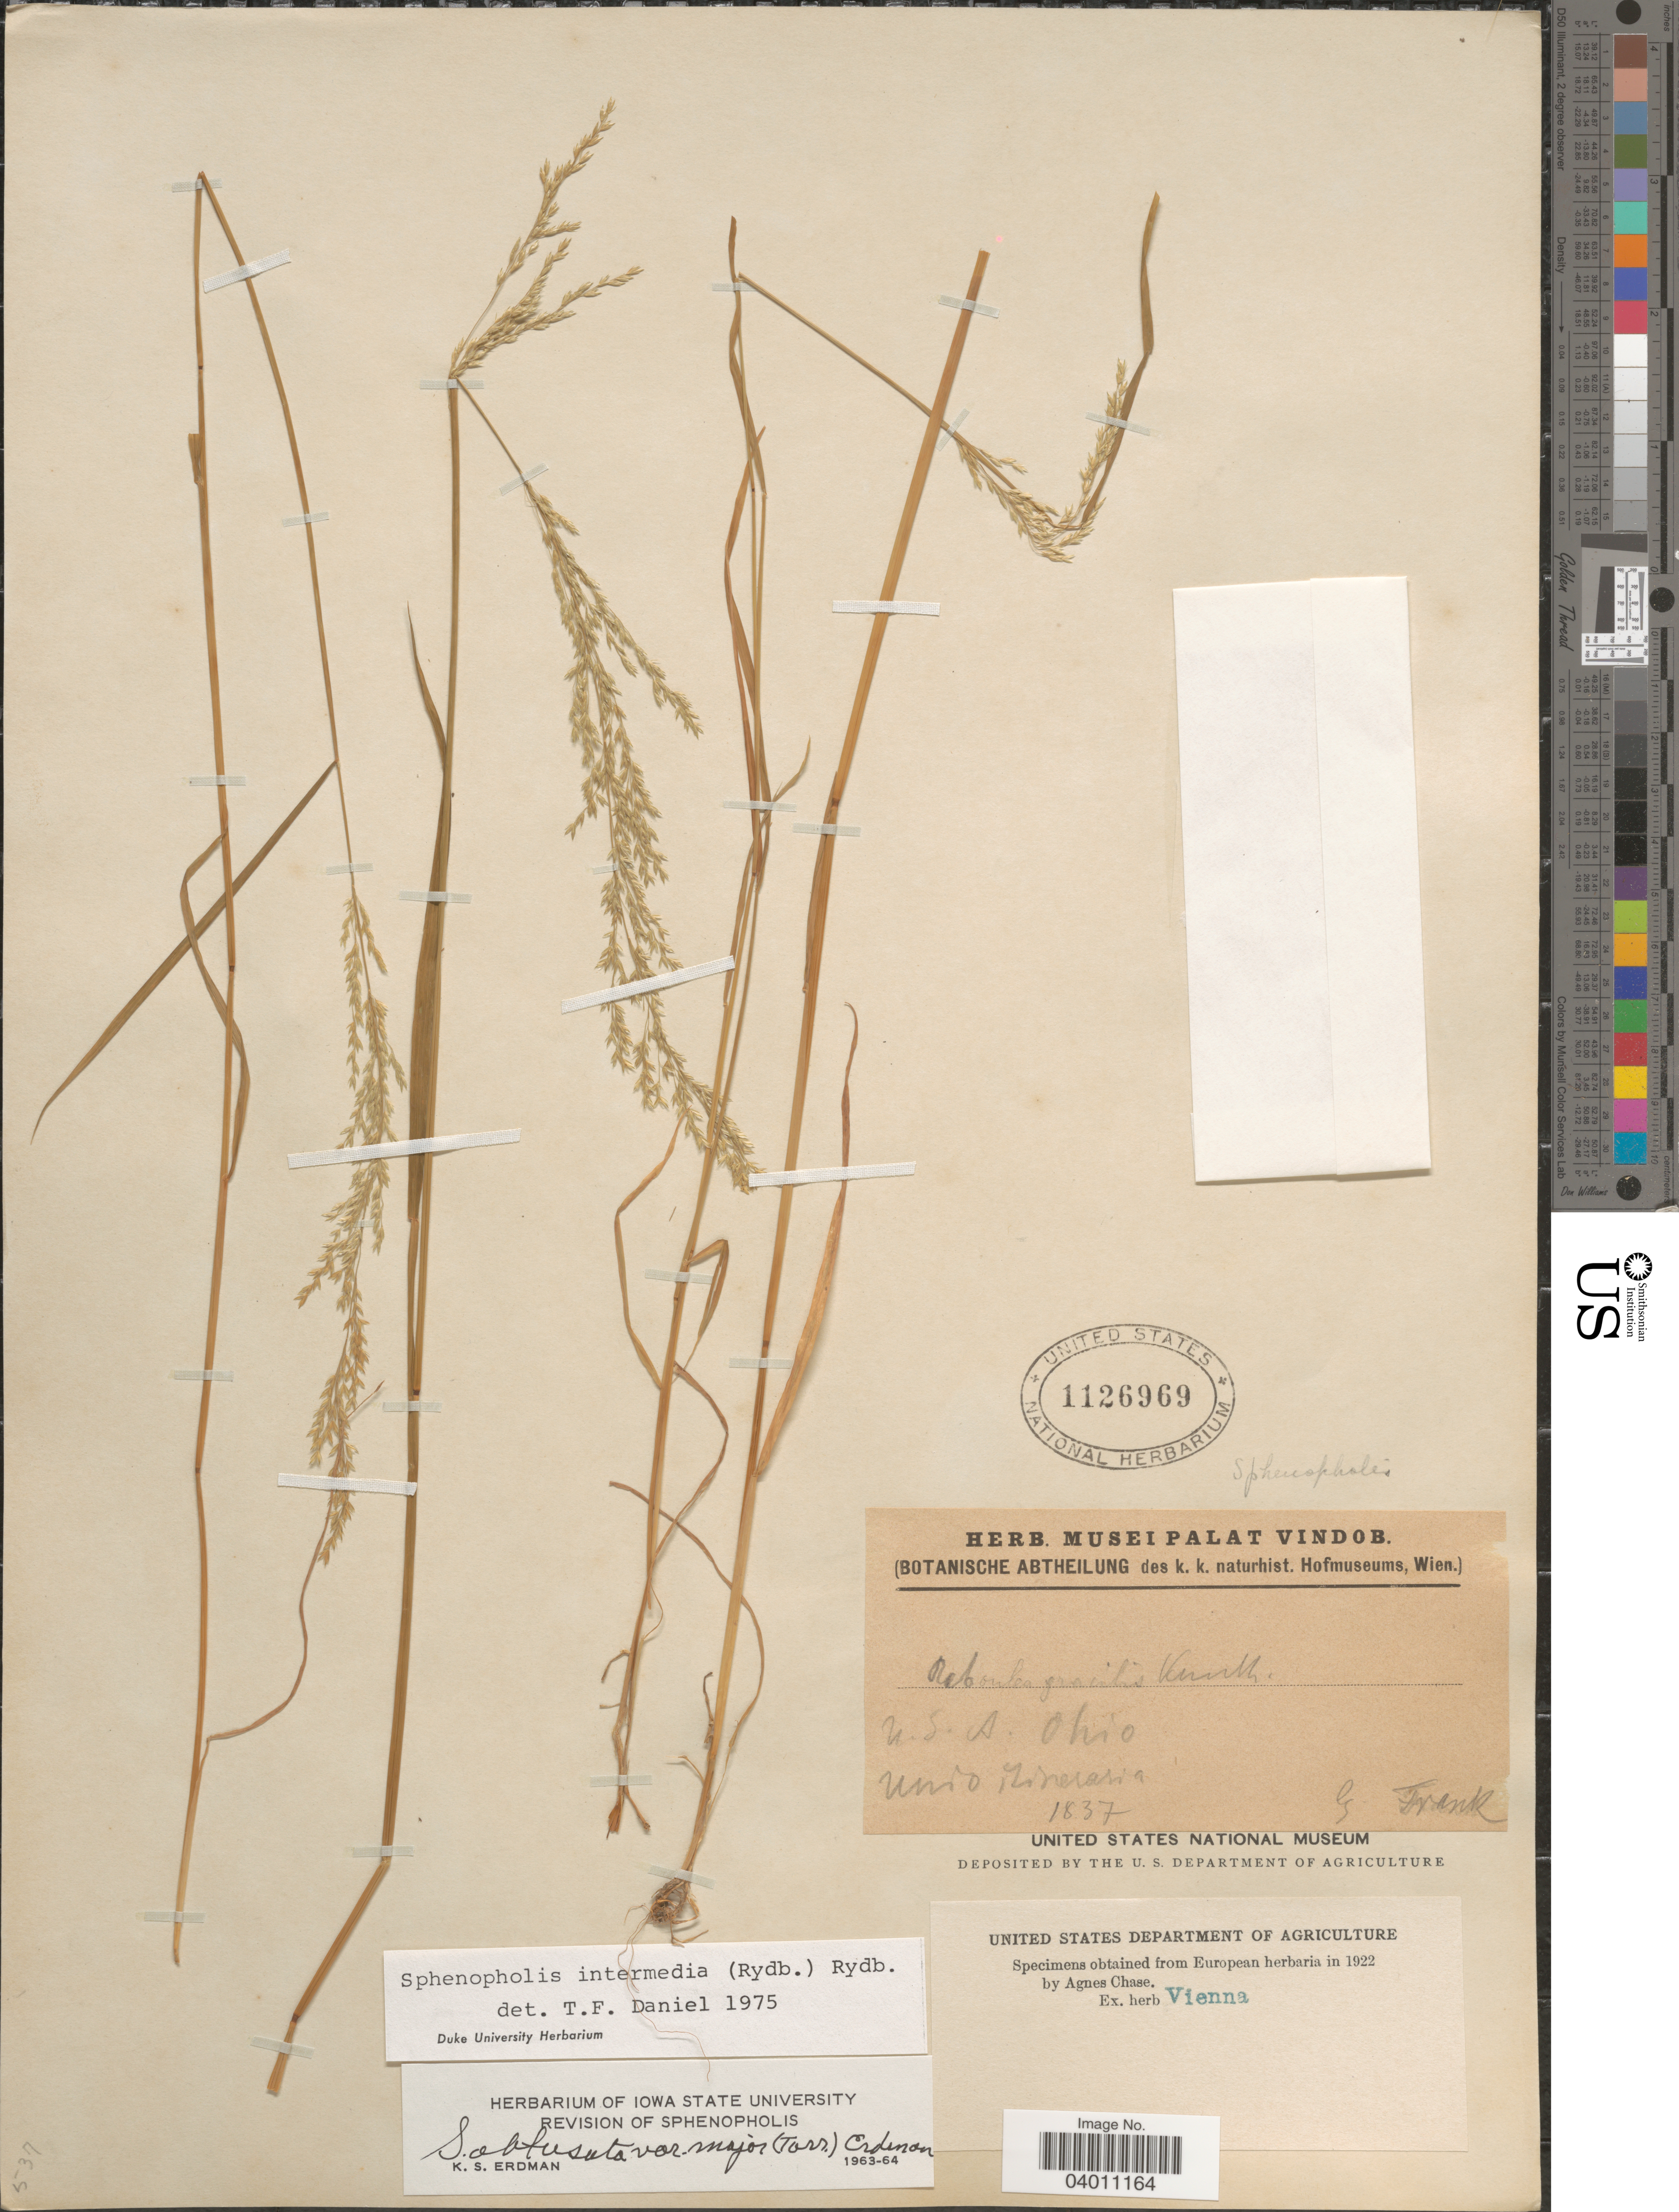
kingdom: Plantae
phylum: Tracheophyta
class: Liliopsida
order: Poales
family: Poaceae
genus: Sphenopholis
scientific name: Sphenopholis intermedia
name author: (Rydb.) Rydb.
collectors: -. Frank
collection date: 1837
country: United States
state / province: Ohio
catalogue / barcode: US 1126969